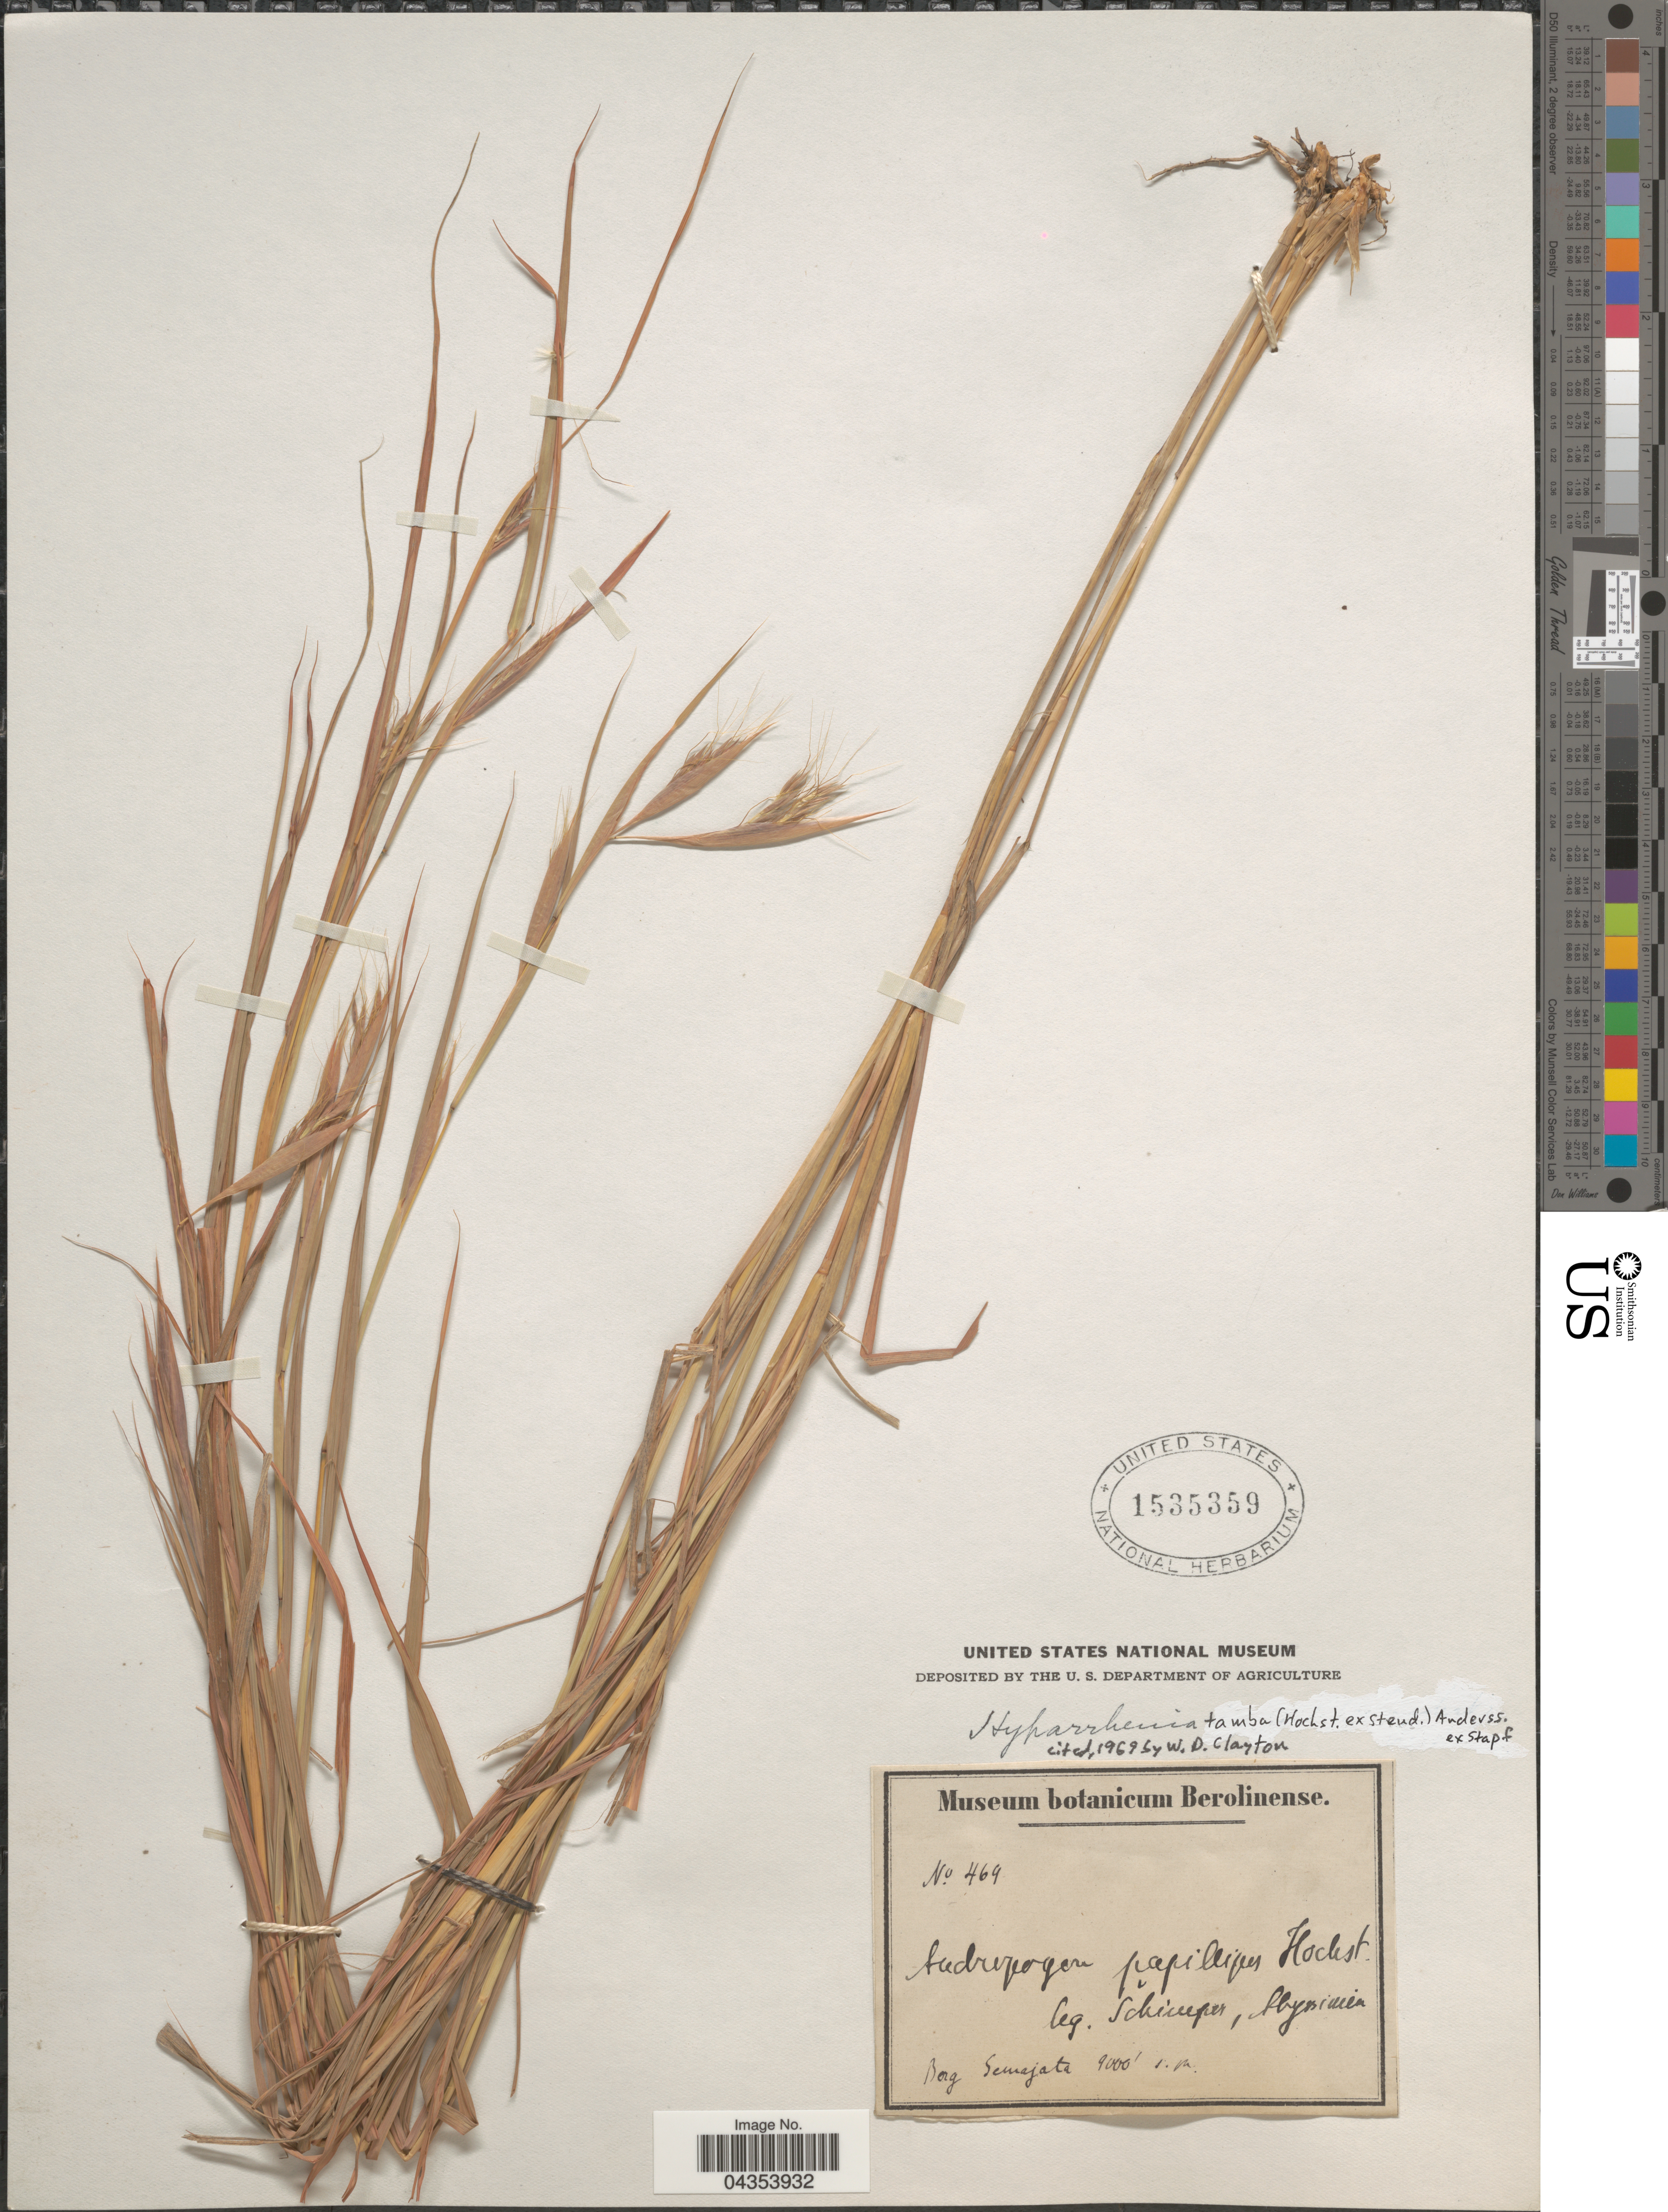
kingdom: Plantae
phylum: Tracheophyta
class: Liliopsida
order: Poales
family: Poaceae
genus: Hyparrhenia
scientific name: Hyparrhenia tamba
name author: (Hochst. ex Steud.) Andersson ex Stapf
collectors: -. Schimper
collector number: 469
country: Ethiopia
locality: Abyssinien. Borg Semajata.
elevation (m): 2743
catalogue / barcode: US 1535359